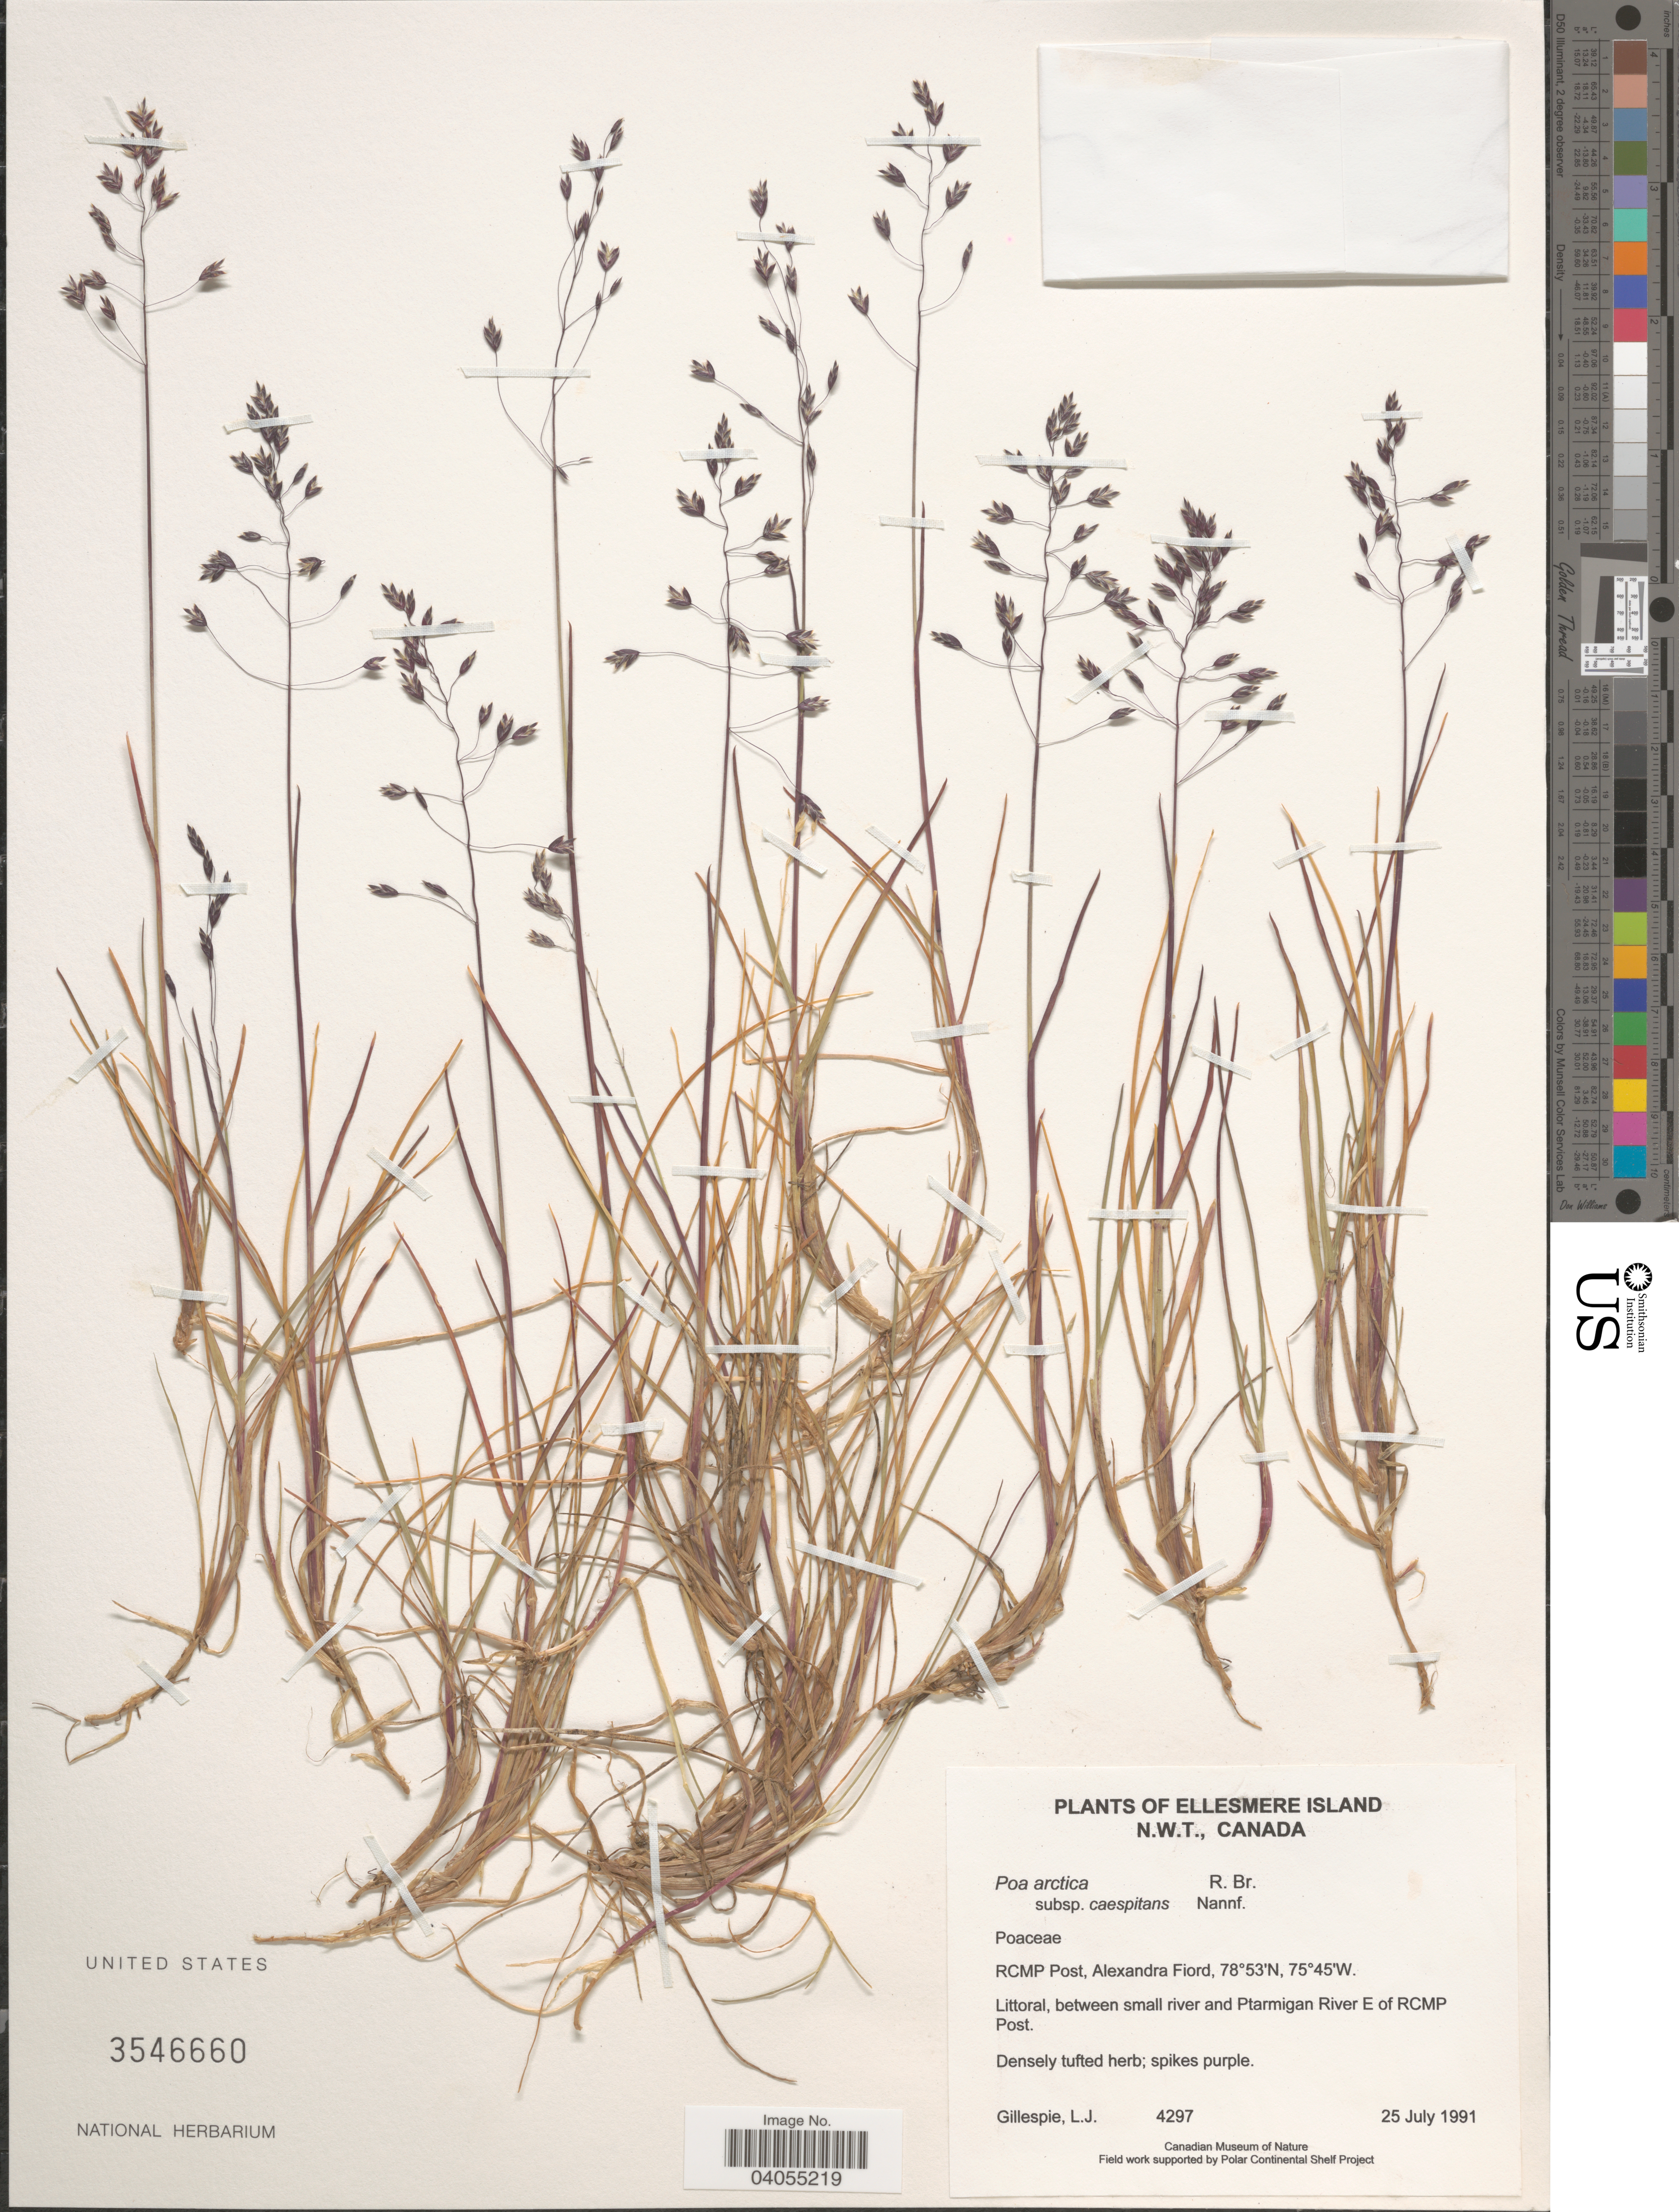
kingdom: Plantae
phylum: Tracheophyta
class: Liliopsida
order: Poales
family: Poaceae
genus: Poa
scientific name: Poa arctica subsp. caespitans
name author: Simmons ex Nannf.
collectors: L. Gillespie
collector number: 4297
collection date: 1991-07-25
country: Canada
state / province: Northwest Territories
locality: Ellesmere Island. RCMP Post, Alexandra Fiord. Littoral, between small river and Ptarmigan RIver E of RCMP Post.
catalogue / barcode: US 3546660